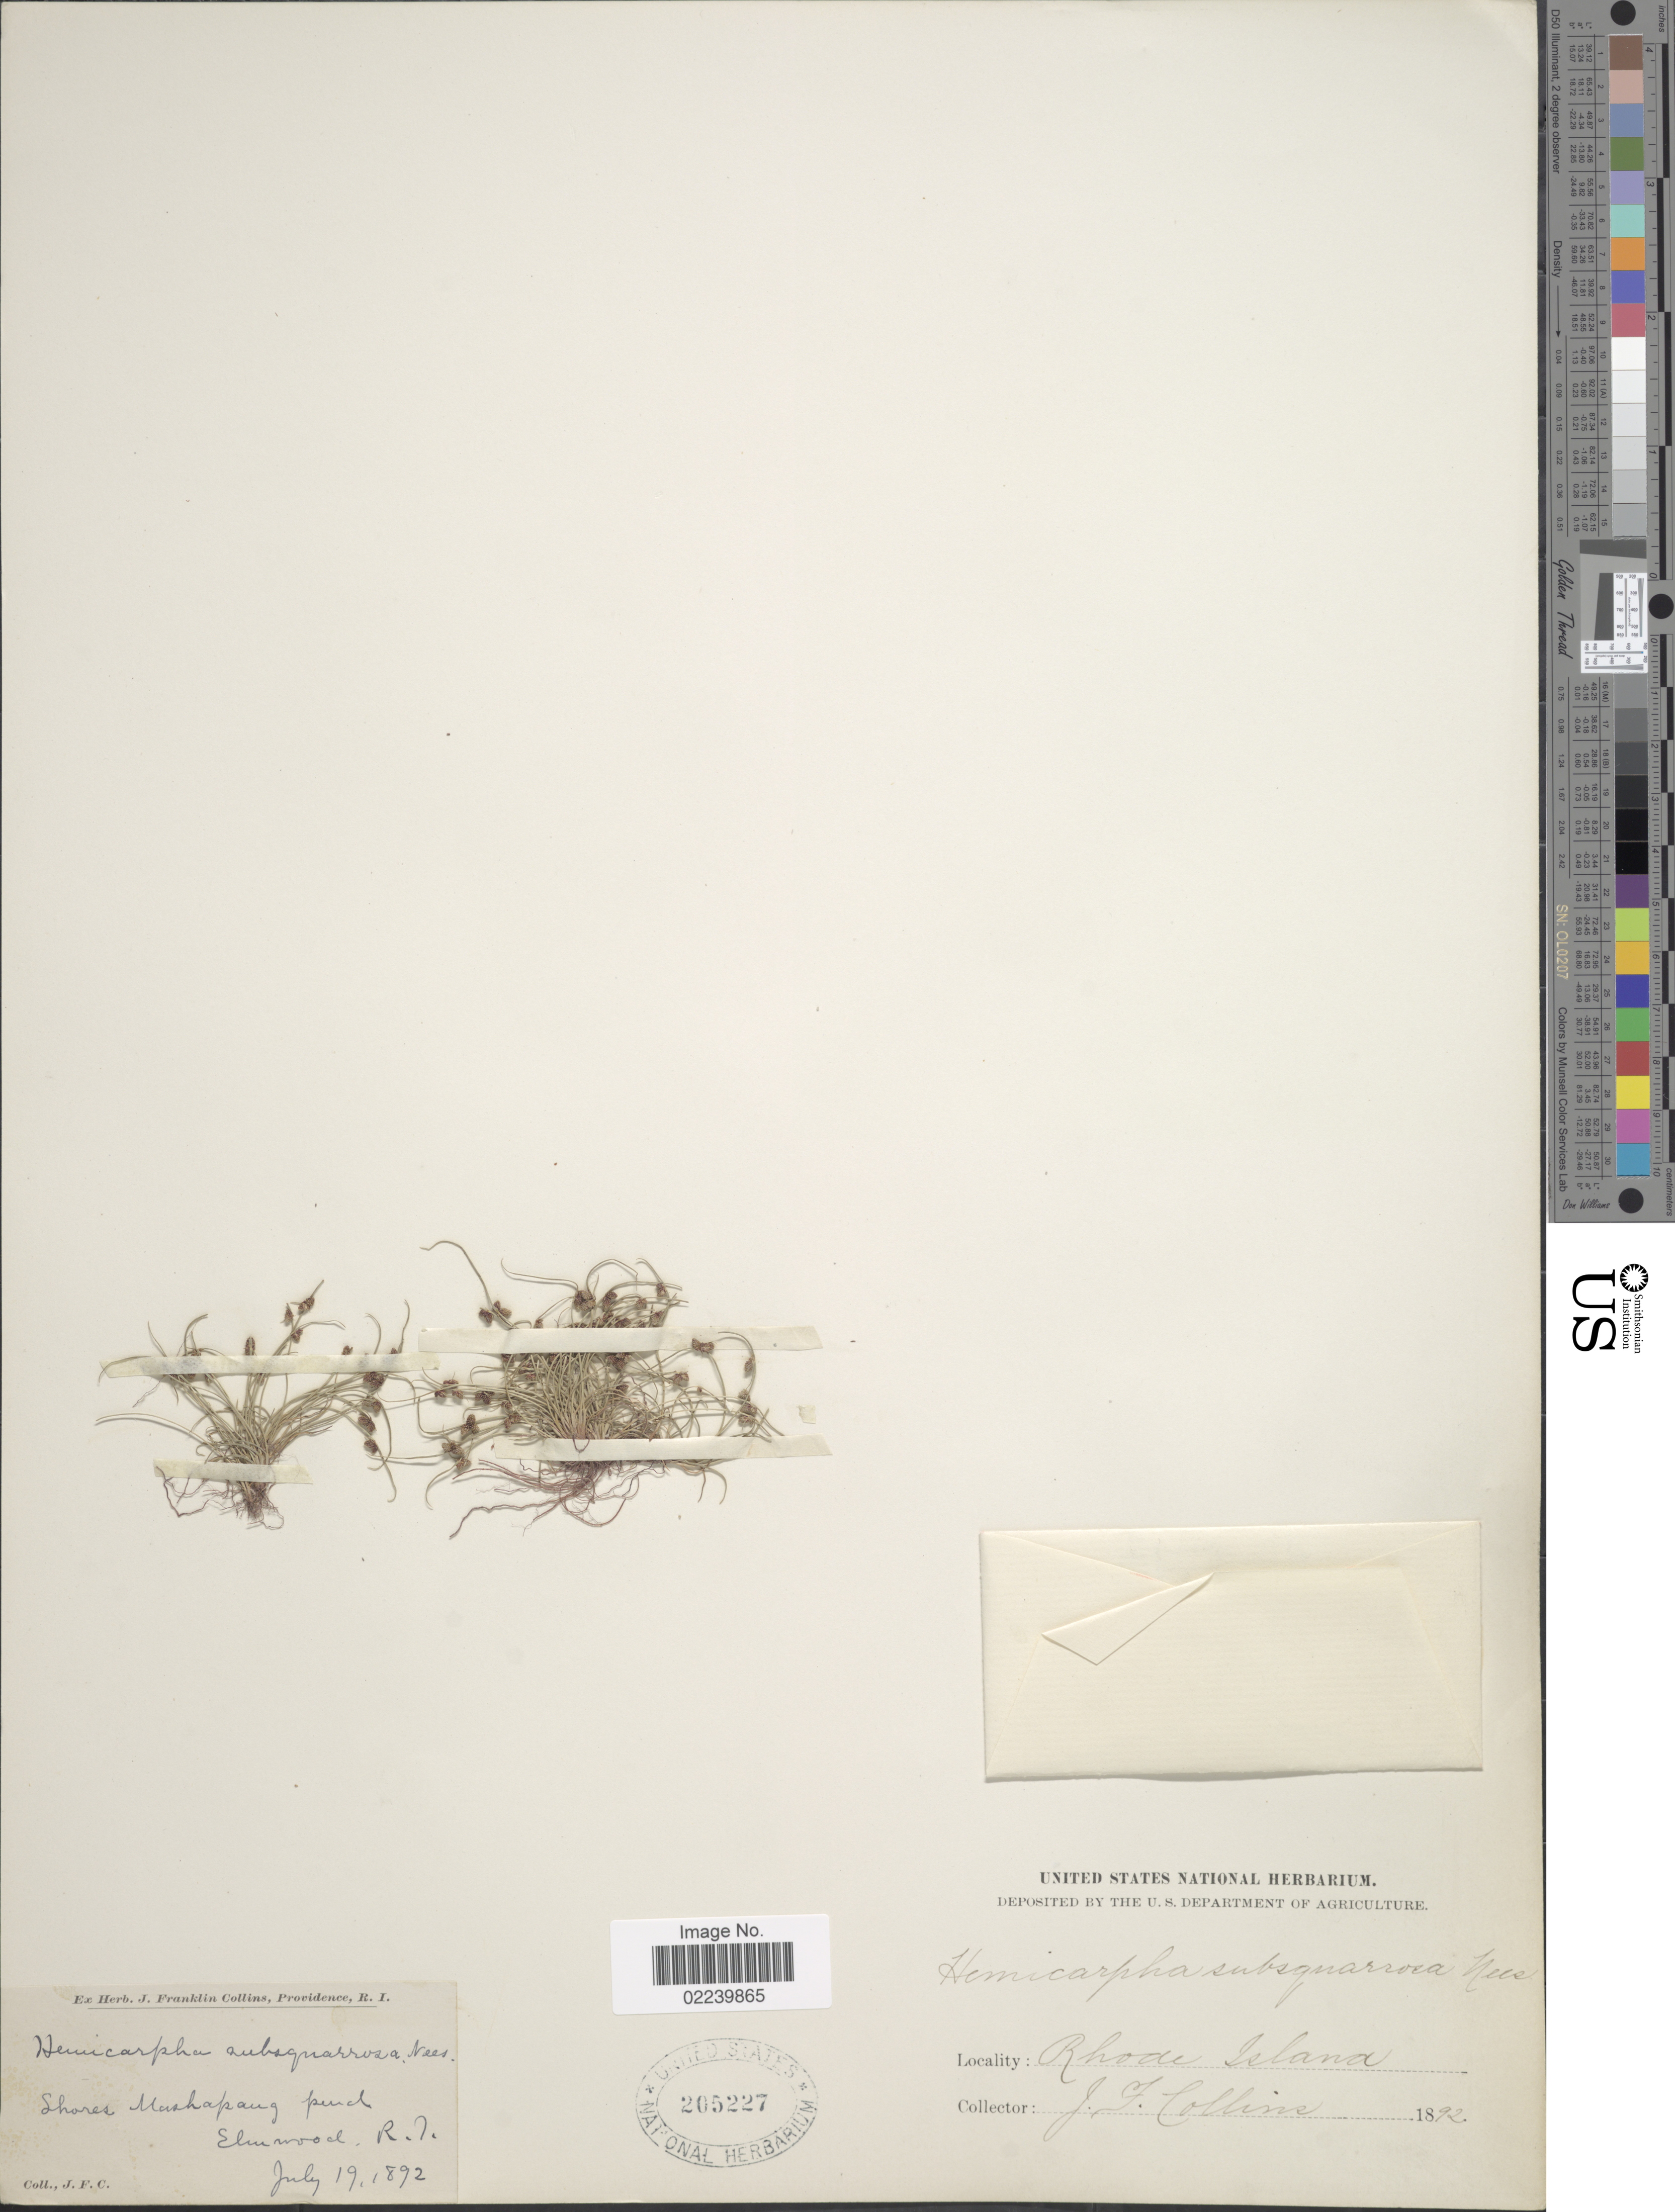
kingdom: Plantae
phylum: Tracheophyta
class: Liliopsida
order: Poales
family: Cyperaceae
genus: Cyperus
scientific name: Cyperus subsquarrosus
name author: (Muhl.) Bauters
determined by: Strong, M. T., (US), Smithsonian Institution - National Museum of Natural History (UNITED STATES)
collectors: J. Collins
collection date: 1892-07-19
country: United States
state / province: Rhode Island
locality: Shores Mashapang pond, Elmwood, R. I.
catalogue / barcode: US 205227